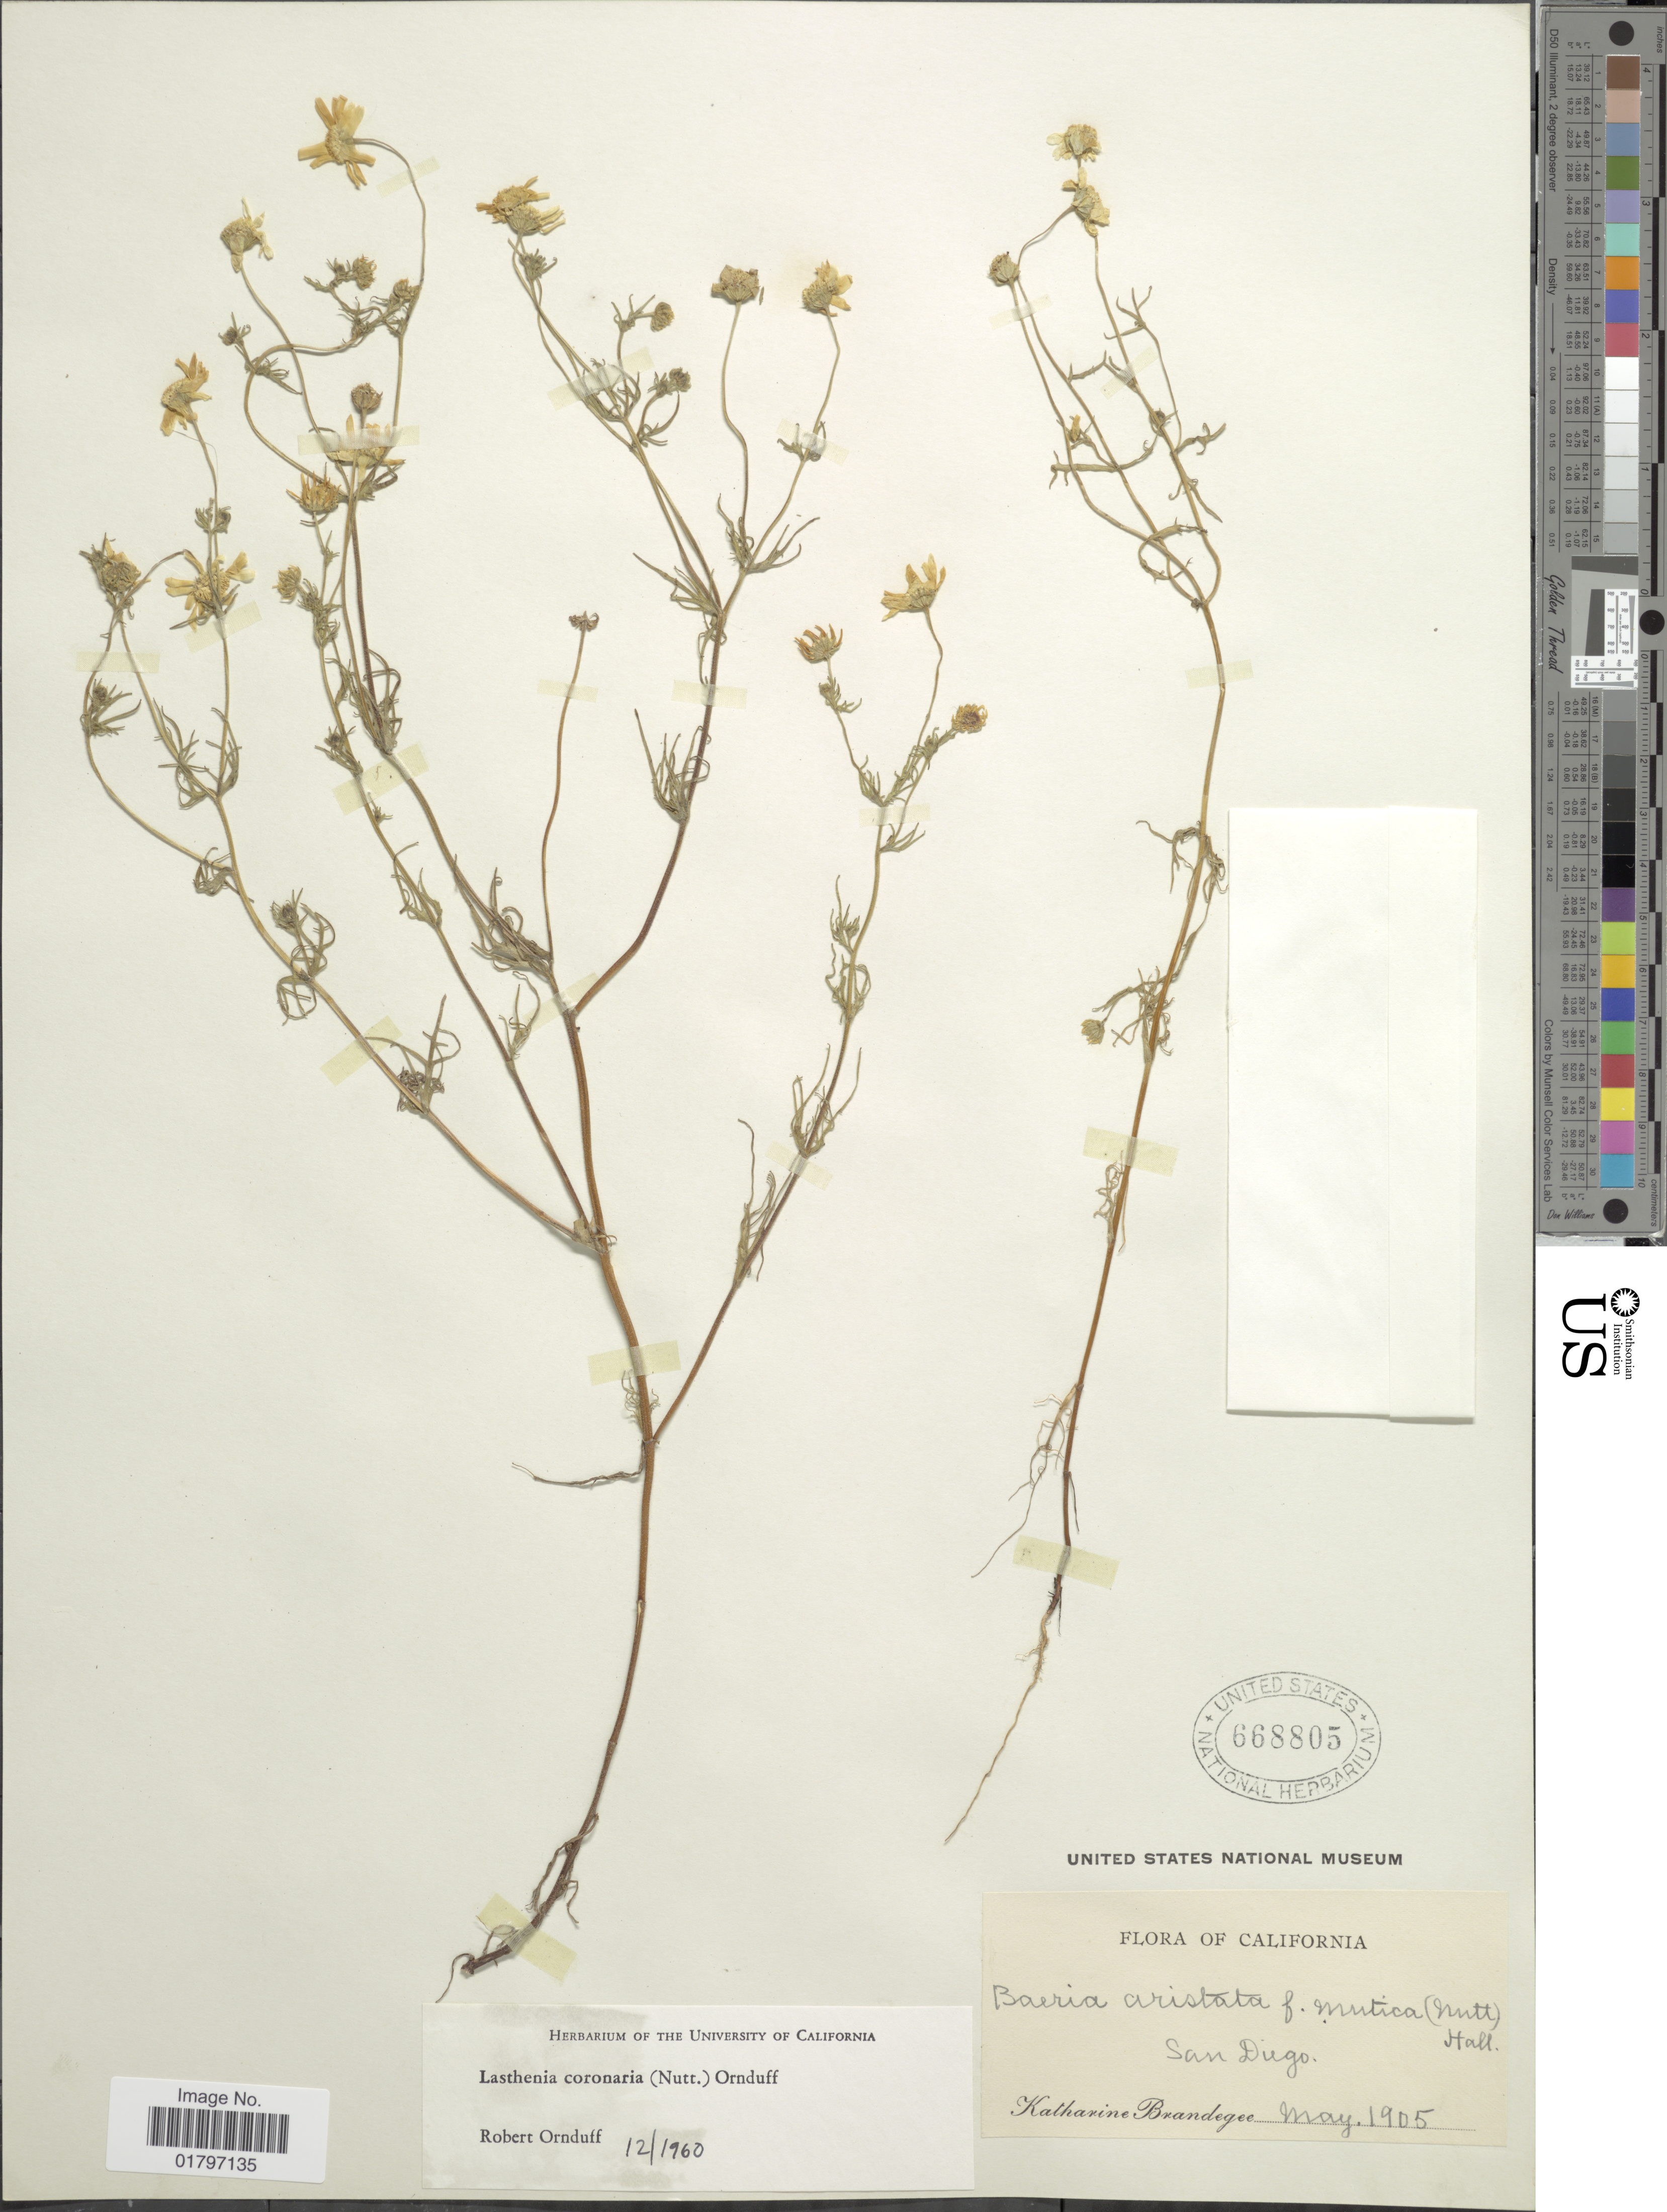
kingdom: Plantae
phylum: Tracheophyta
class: Magnoliopsida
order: Asterales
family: Asteraceae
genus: Lasthenia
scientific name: Lasthenia coronaria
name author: (Nutt.) Ornduff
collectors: M. K. Brandegee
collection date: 1905-05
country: United States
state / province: California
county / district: San Diego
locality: San Diego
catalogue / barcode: US 668805